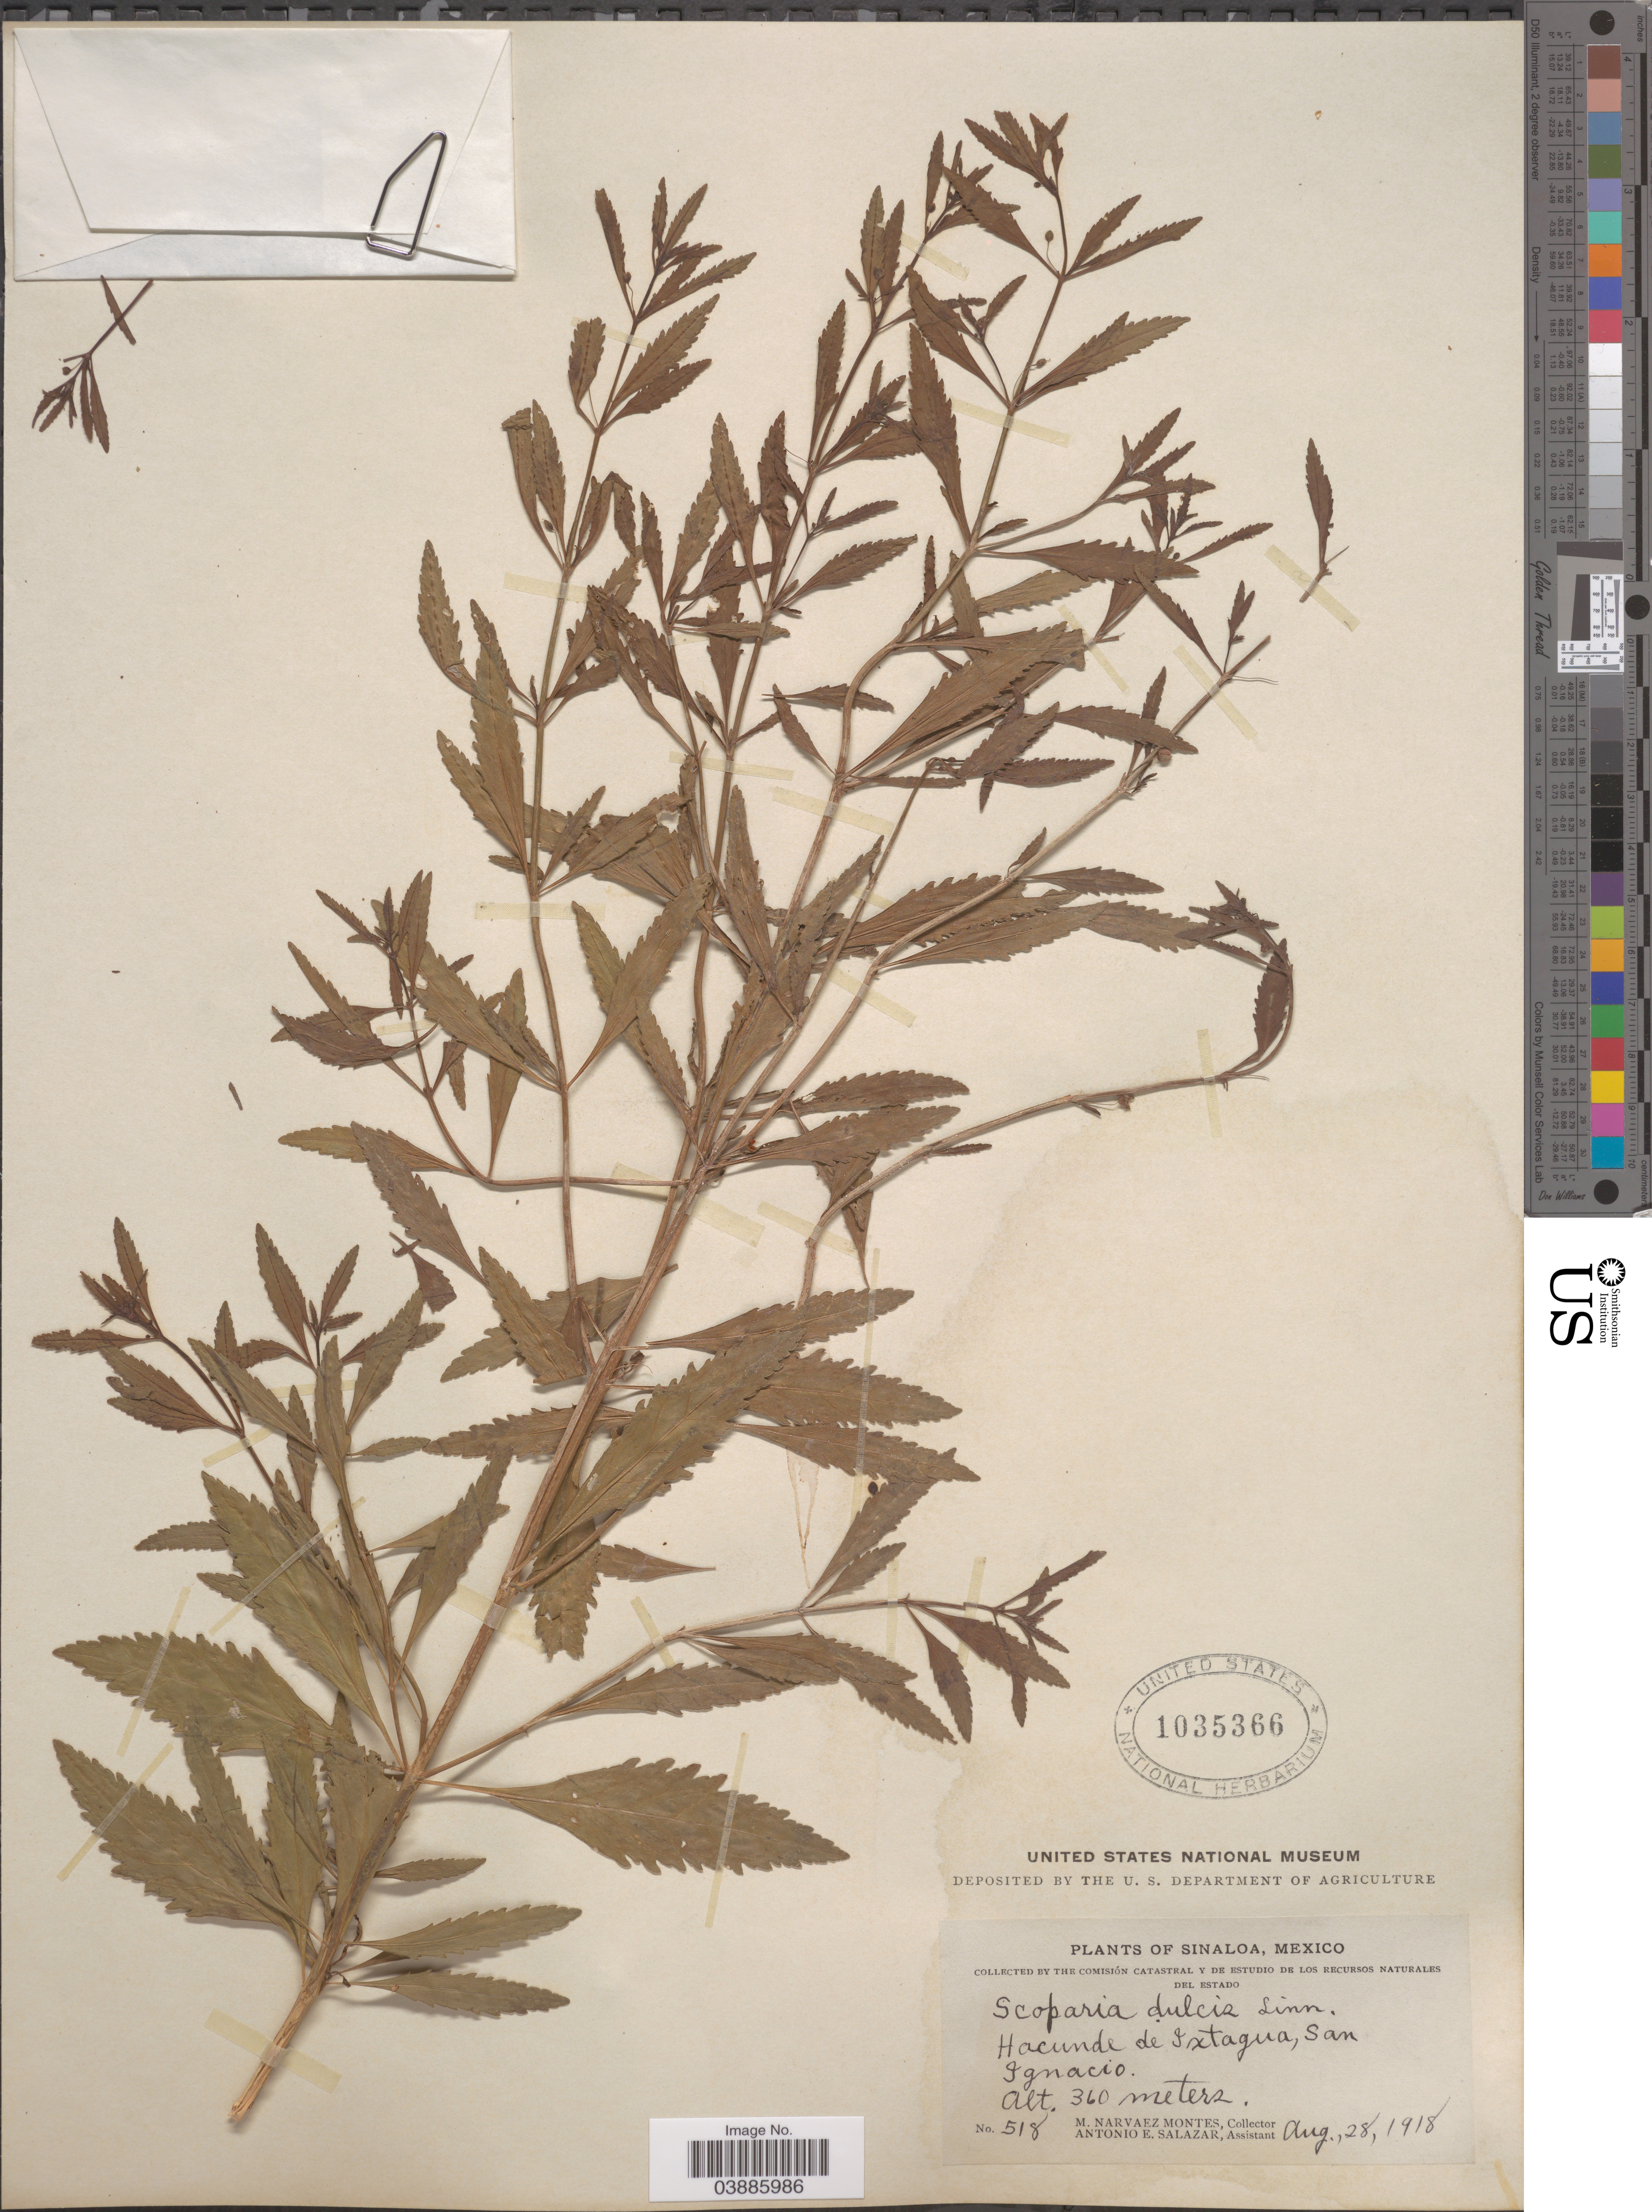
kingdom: Plantae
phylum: Tracheophyta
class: Magnoliopsida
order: Lamiales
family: Plantaginaceae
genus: Scoparia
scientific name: Scoparia dulcis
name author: L.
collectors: M. Narvaez-Montes & A. E. Salazar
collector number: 518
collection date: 1918-08-28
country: Mexico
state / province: Sinaloa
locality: Hacunde de Ixtagua, San Ignacio.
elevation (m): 360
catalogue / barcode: US 1035366